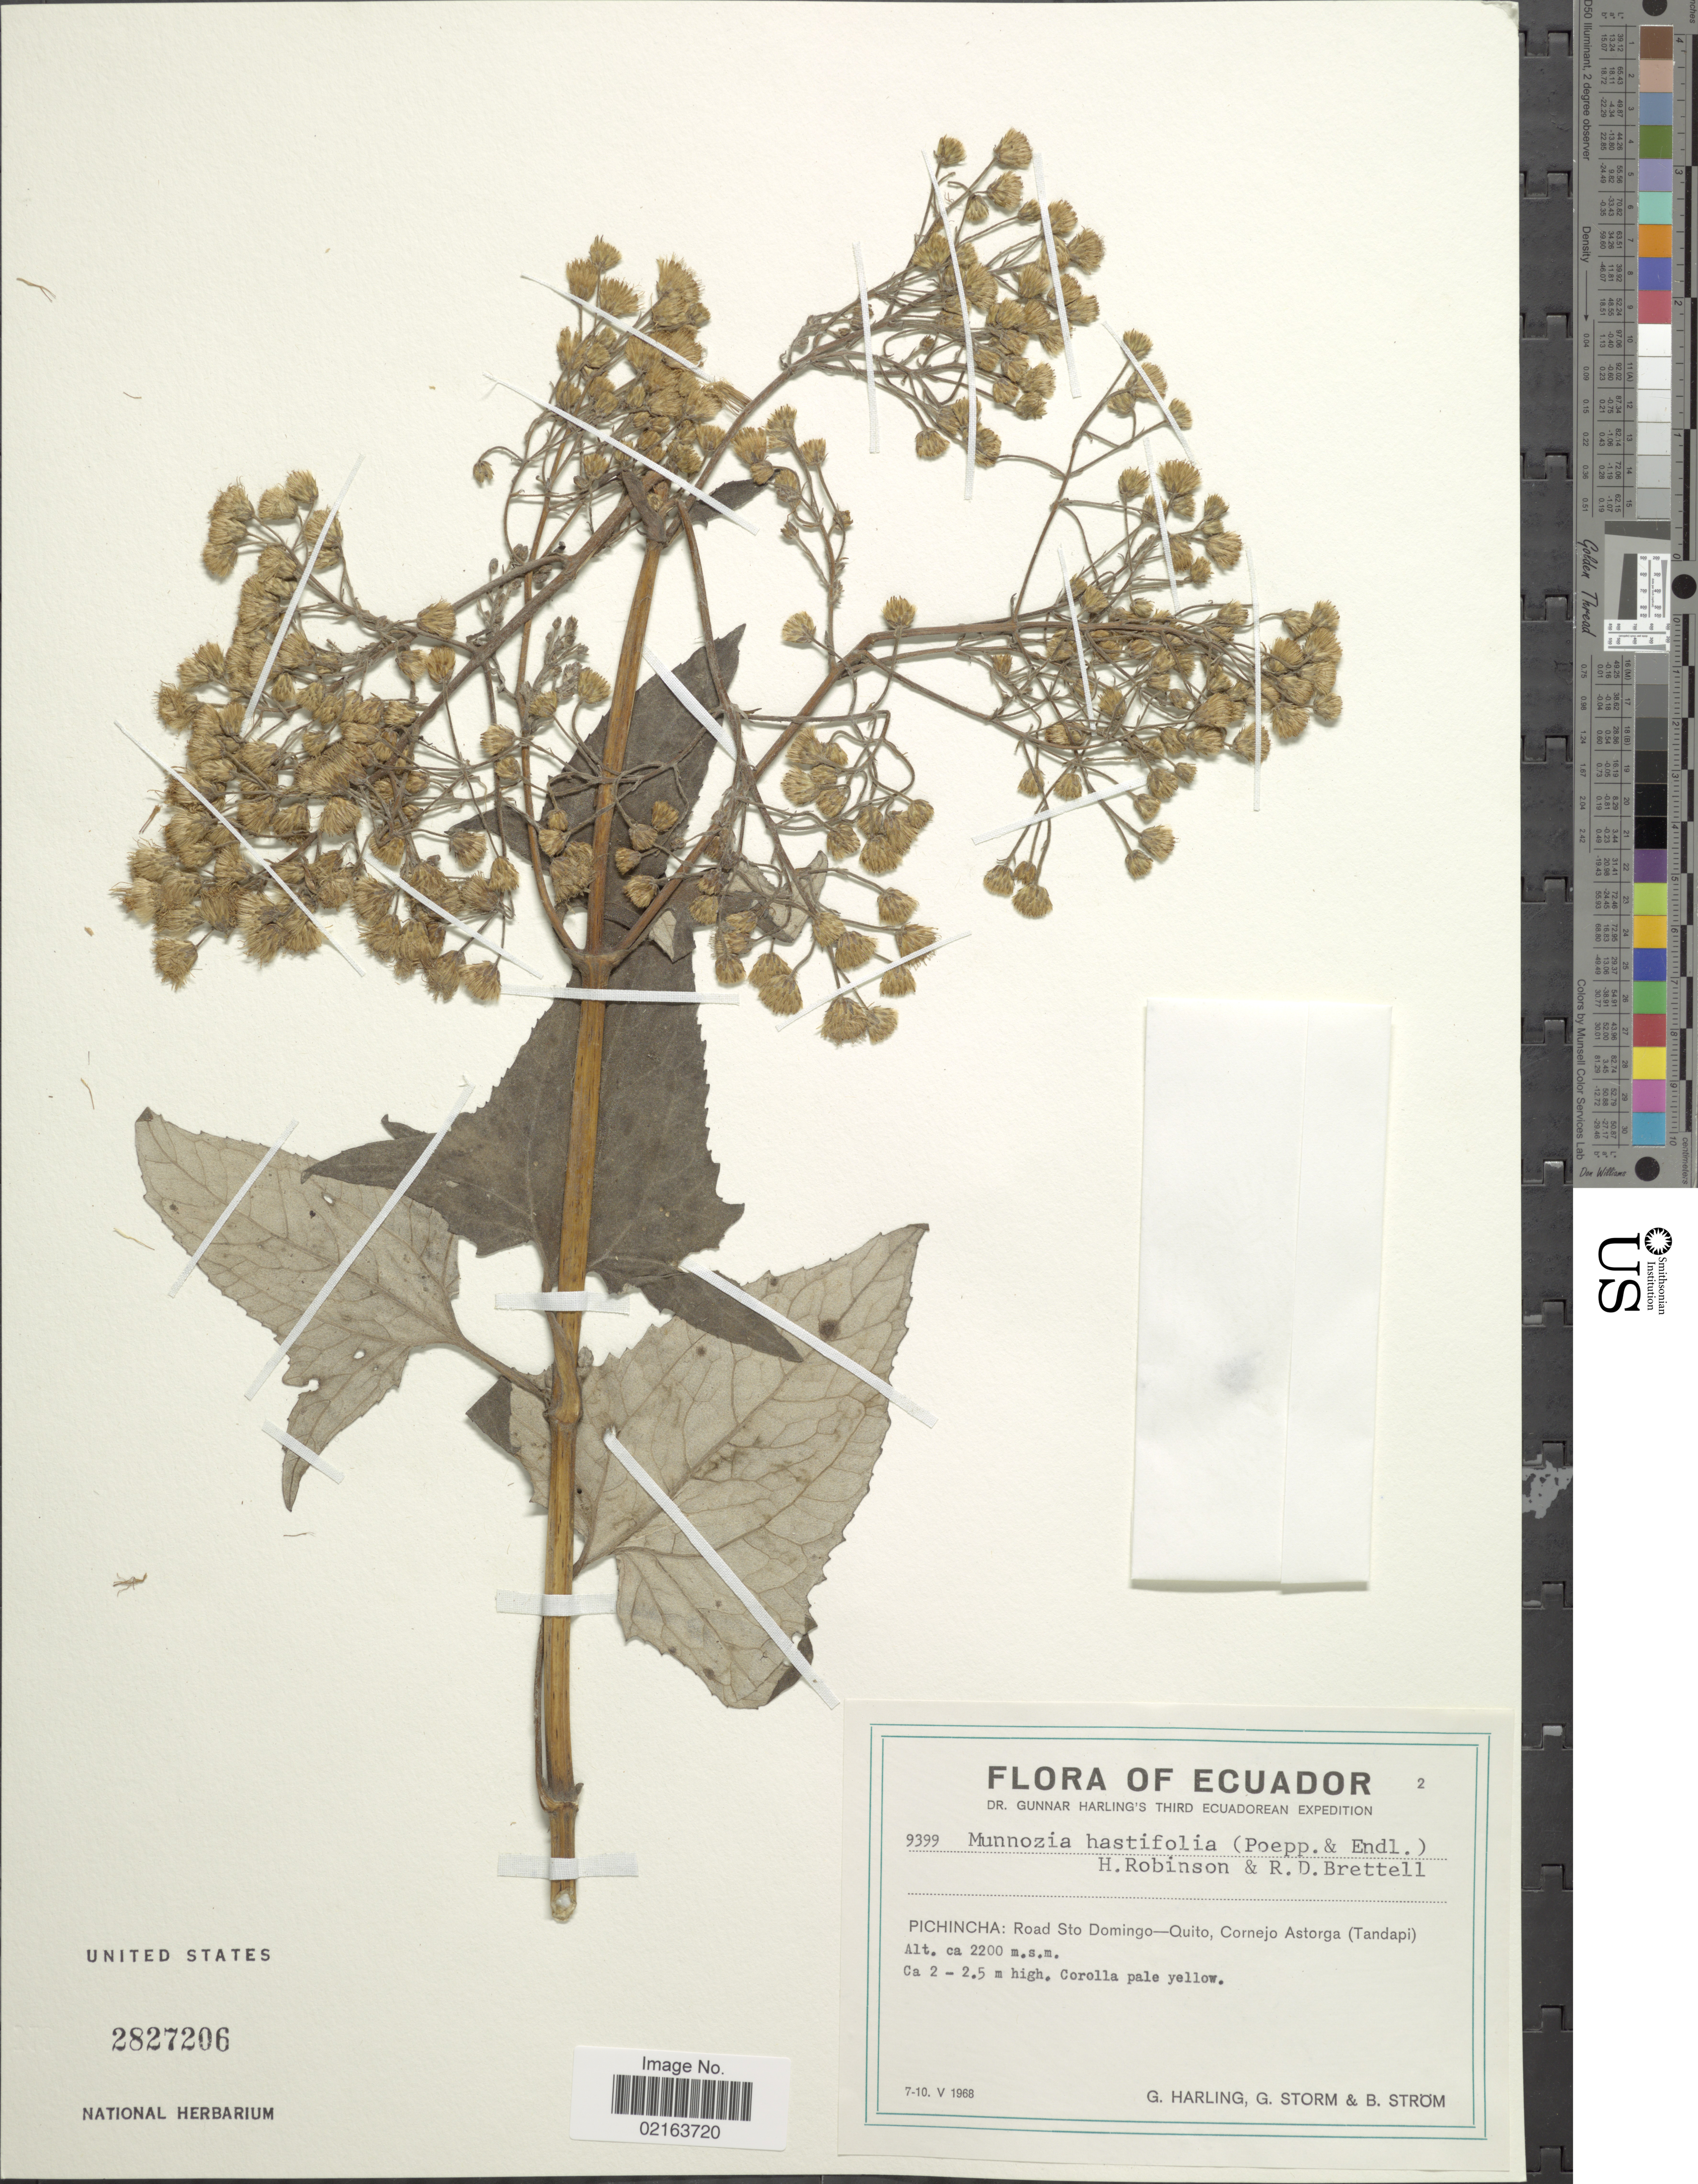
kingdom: Plantae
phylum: Tracheophyta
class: Magnoliopsida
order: Asterales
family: Asteraceae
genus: Munnozia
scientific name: Munnozia hastifolia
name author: (Poepp.) H. Rob. & Brettell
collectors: G. Harling, G. Storm & B. Ström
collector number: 9399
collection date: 1968-05-07/1968-05-10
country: Ecuador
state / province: Pichincha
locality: Pichincha: Road Sto Domingo-Quito, Cornejo Astorga (Tandapi)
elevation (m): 2200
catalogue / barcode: US 2827206